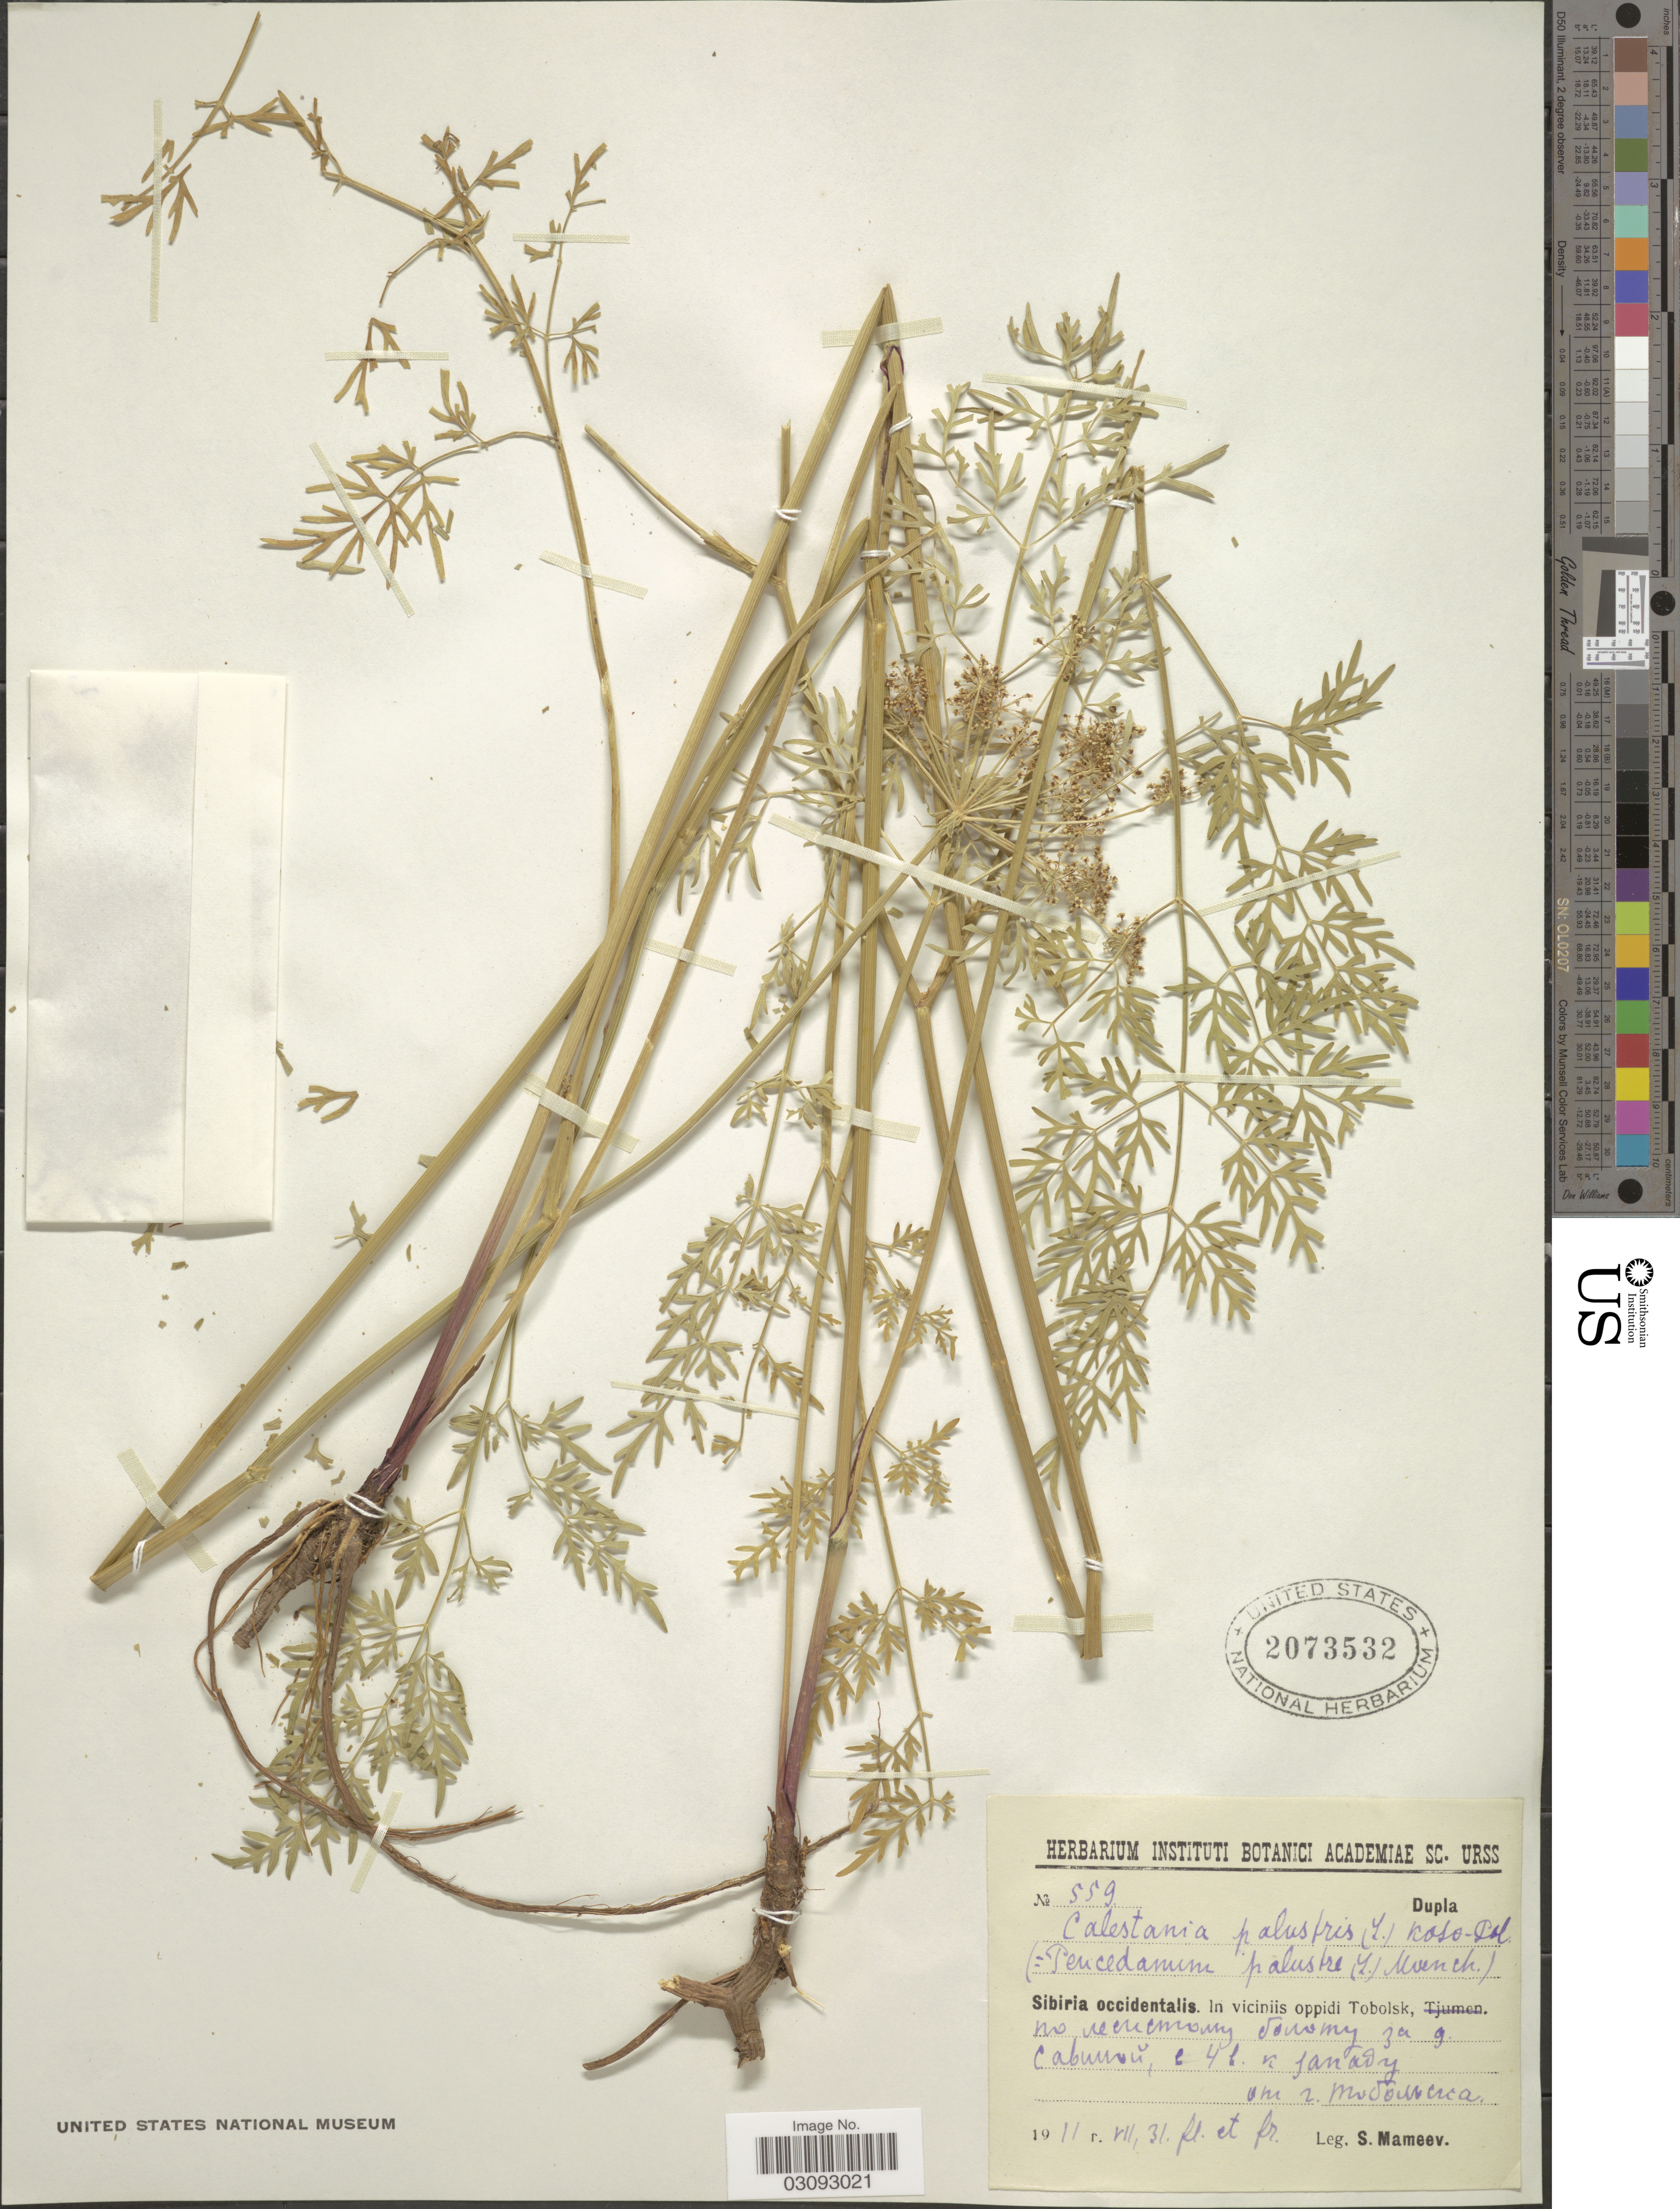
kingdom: Plantae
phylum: Tracheophyta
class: Magnoliopsida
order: Apiales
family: Apiaceae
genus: Peucedanum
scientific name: Peucedanum palustre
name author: (L.) Moench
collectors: S. Mameev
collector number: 559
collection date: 1911-07-31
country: Russian Federation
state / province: Tyumen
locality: Sibiria occidentalis: In viciniis oppidi Tobolsk.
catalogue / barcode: US 2073532